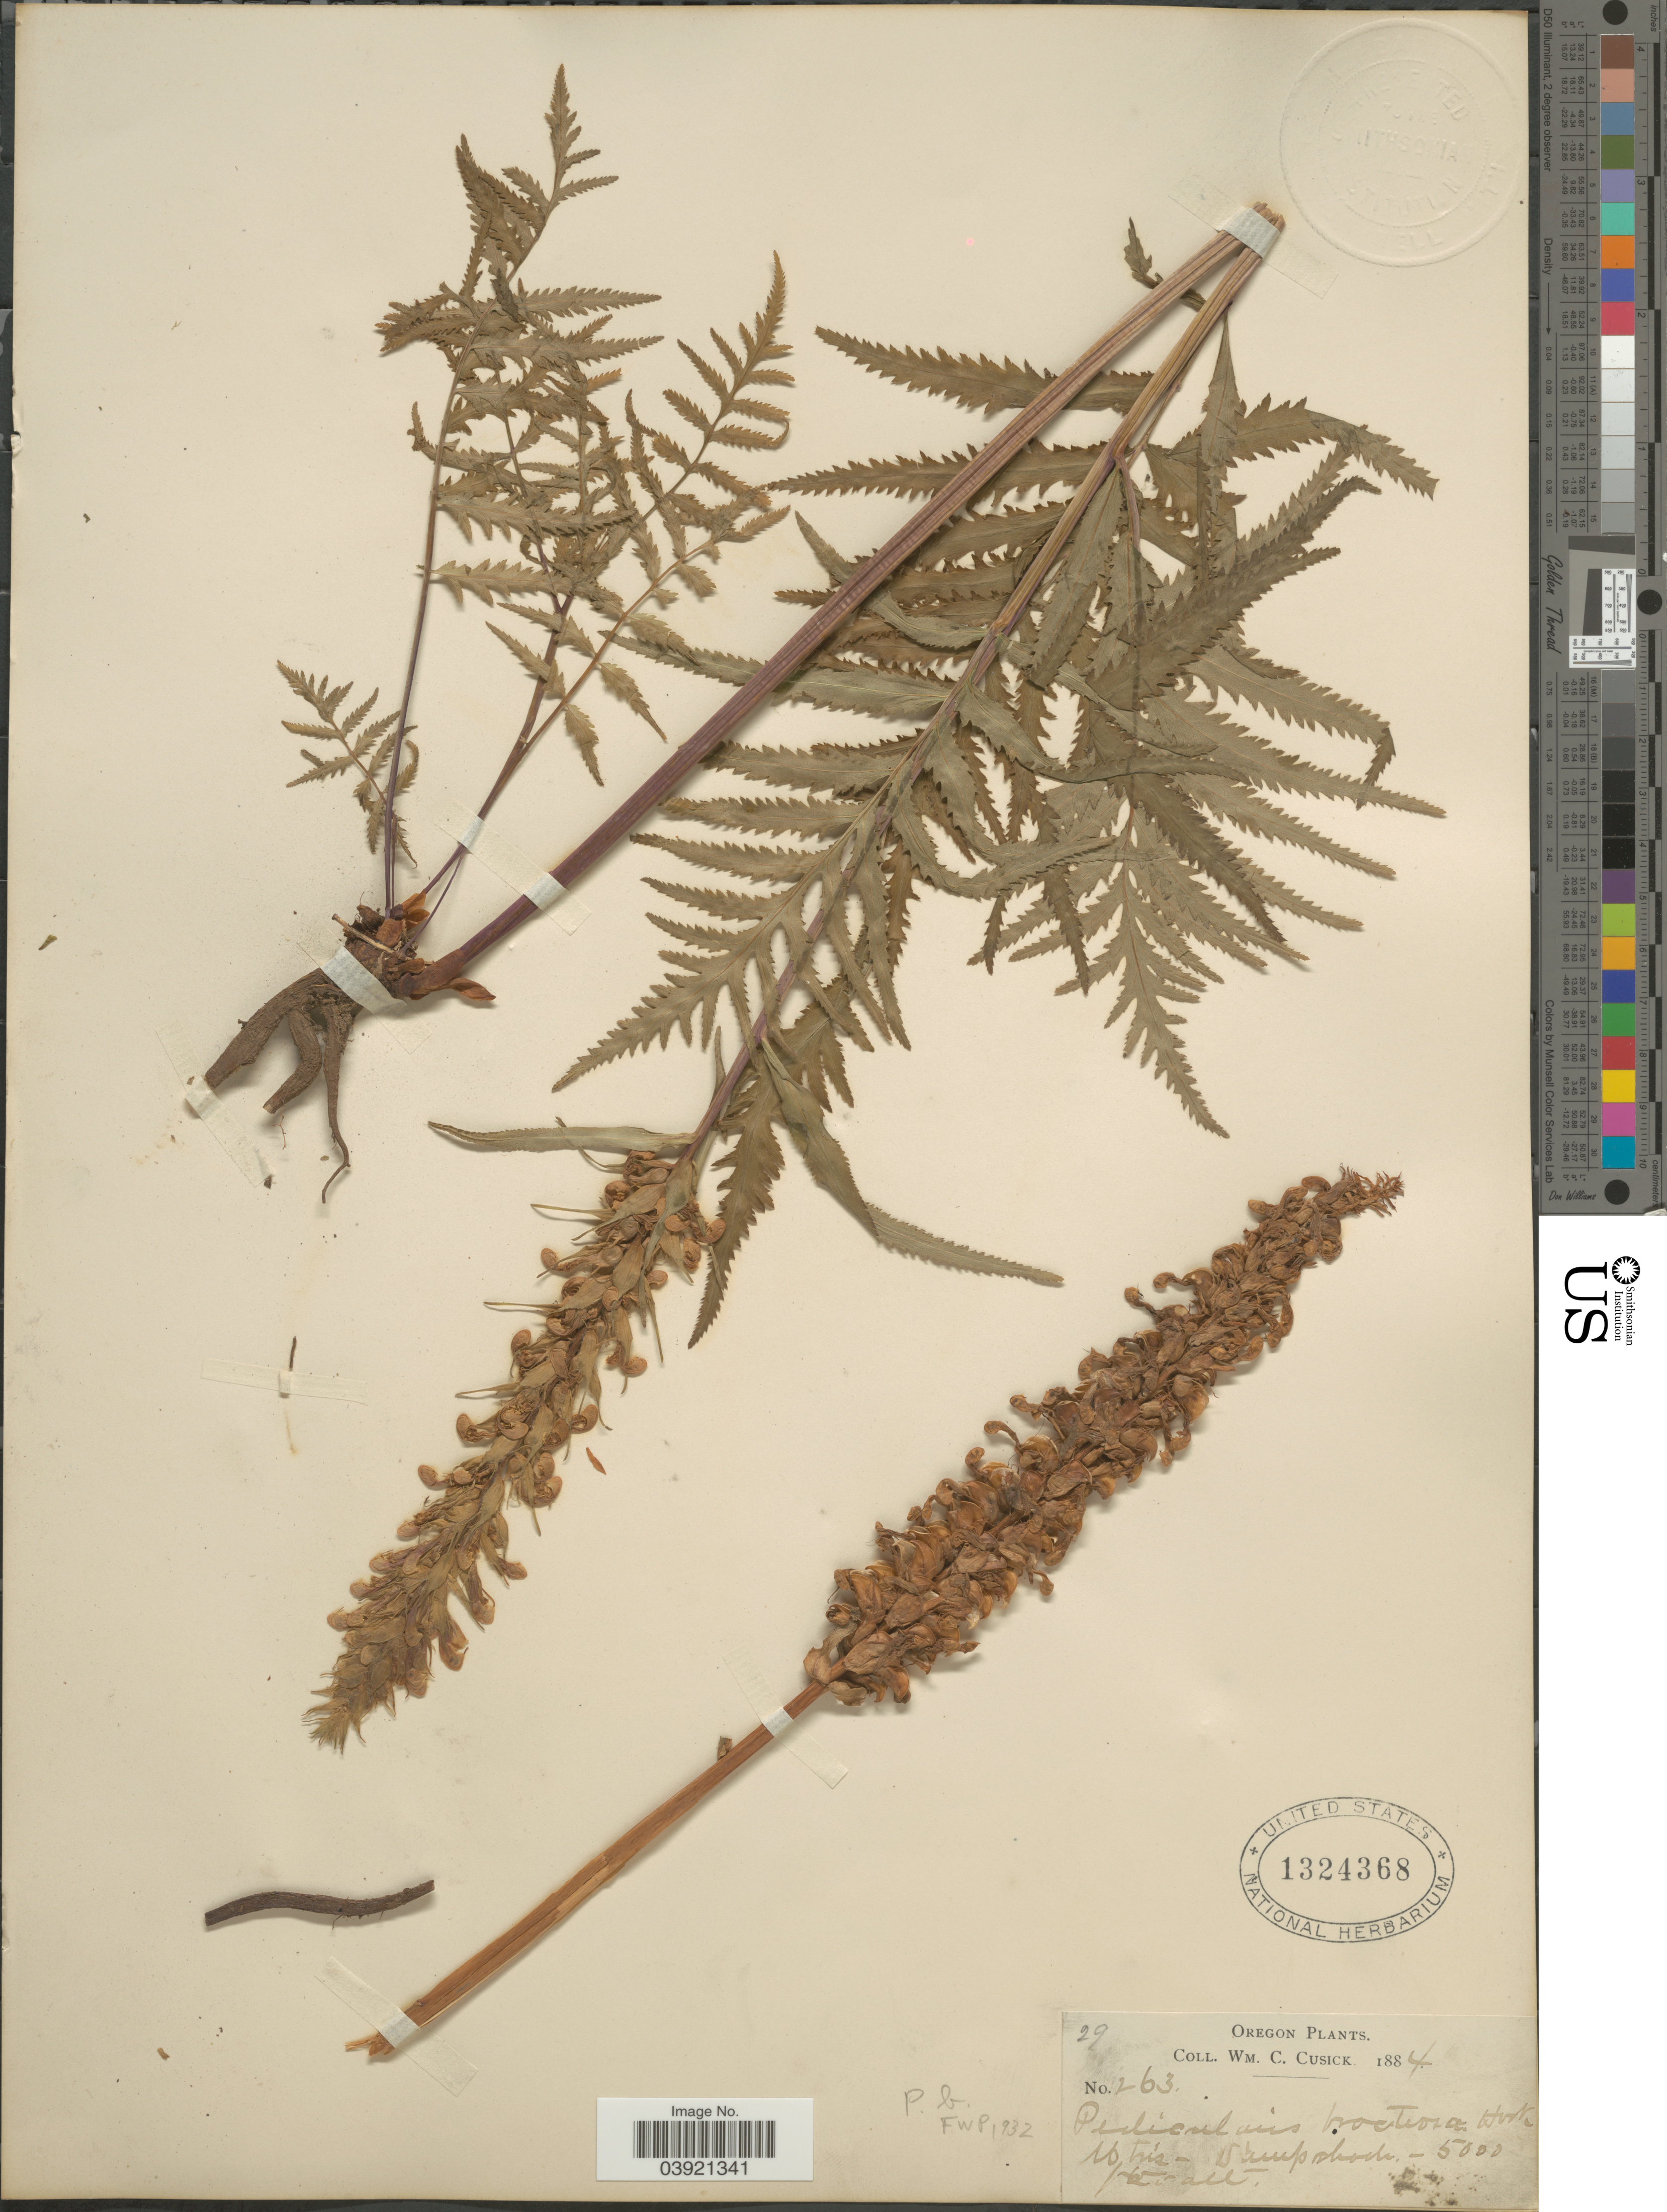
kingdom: Plantae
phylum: Tracheophyta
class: Magnoliopsida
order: Lamiales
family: Orobanchaceae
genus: Pedicularis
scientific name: Pedicularis bracteosa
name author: Benth.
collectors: W. C. Cusick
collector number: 263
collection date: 1884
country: United States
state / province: Oregon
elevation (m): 1524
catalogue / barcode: US 1324368